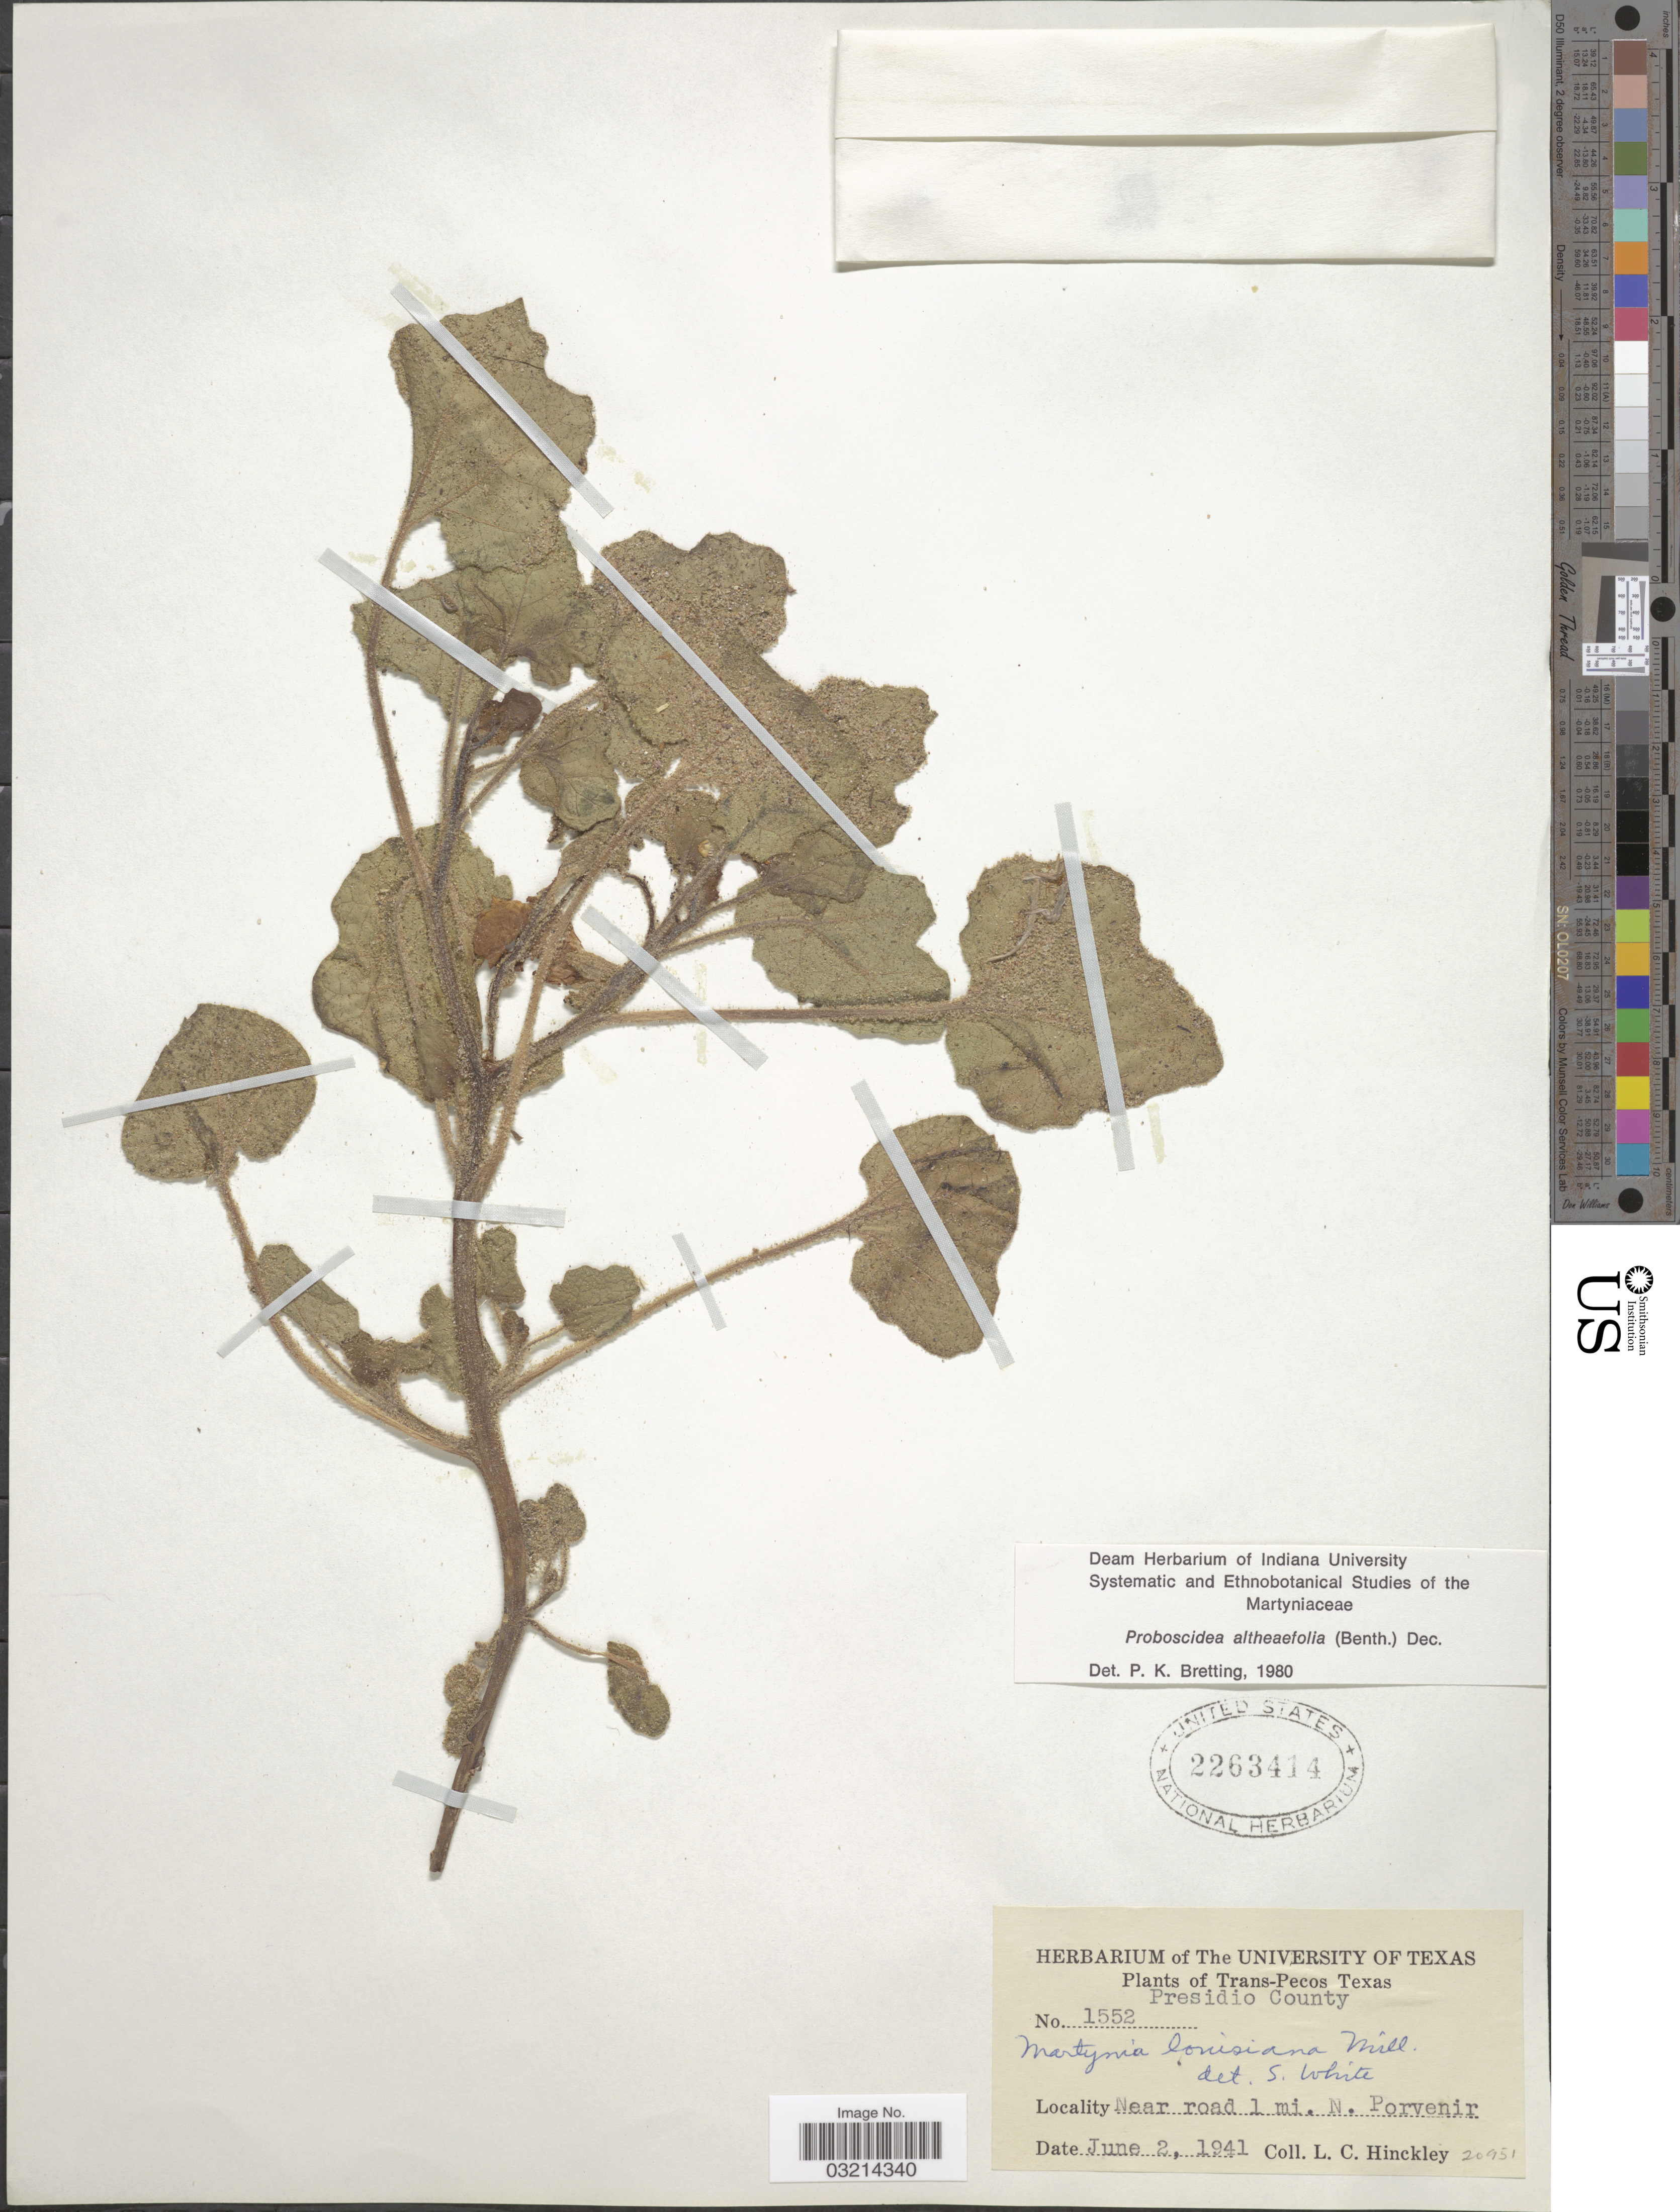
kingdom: Plantae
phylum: Tracheophyta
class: Magnoliopsida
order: Lamiales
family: Martyniaceae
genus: Proboscidea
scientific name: Proboscidea althaeifolia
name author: (Benth.) Decne.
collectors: L. Hinckley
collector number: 20951/1552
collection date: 1941-06-02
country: United States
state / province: Texas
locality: Trans-Pecos. Presidio County. Near road 1 mi. N. Porvenir.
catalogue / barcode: US 2263414